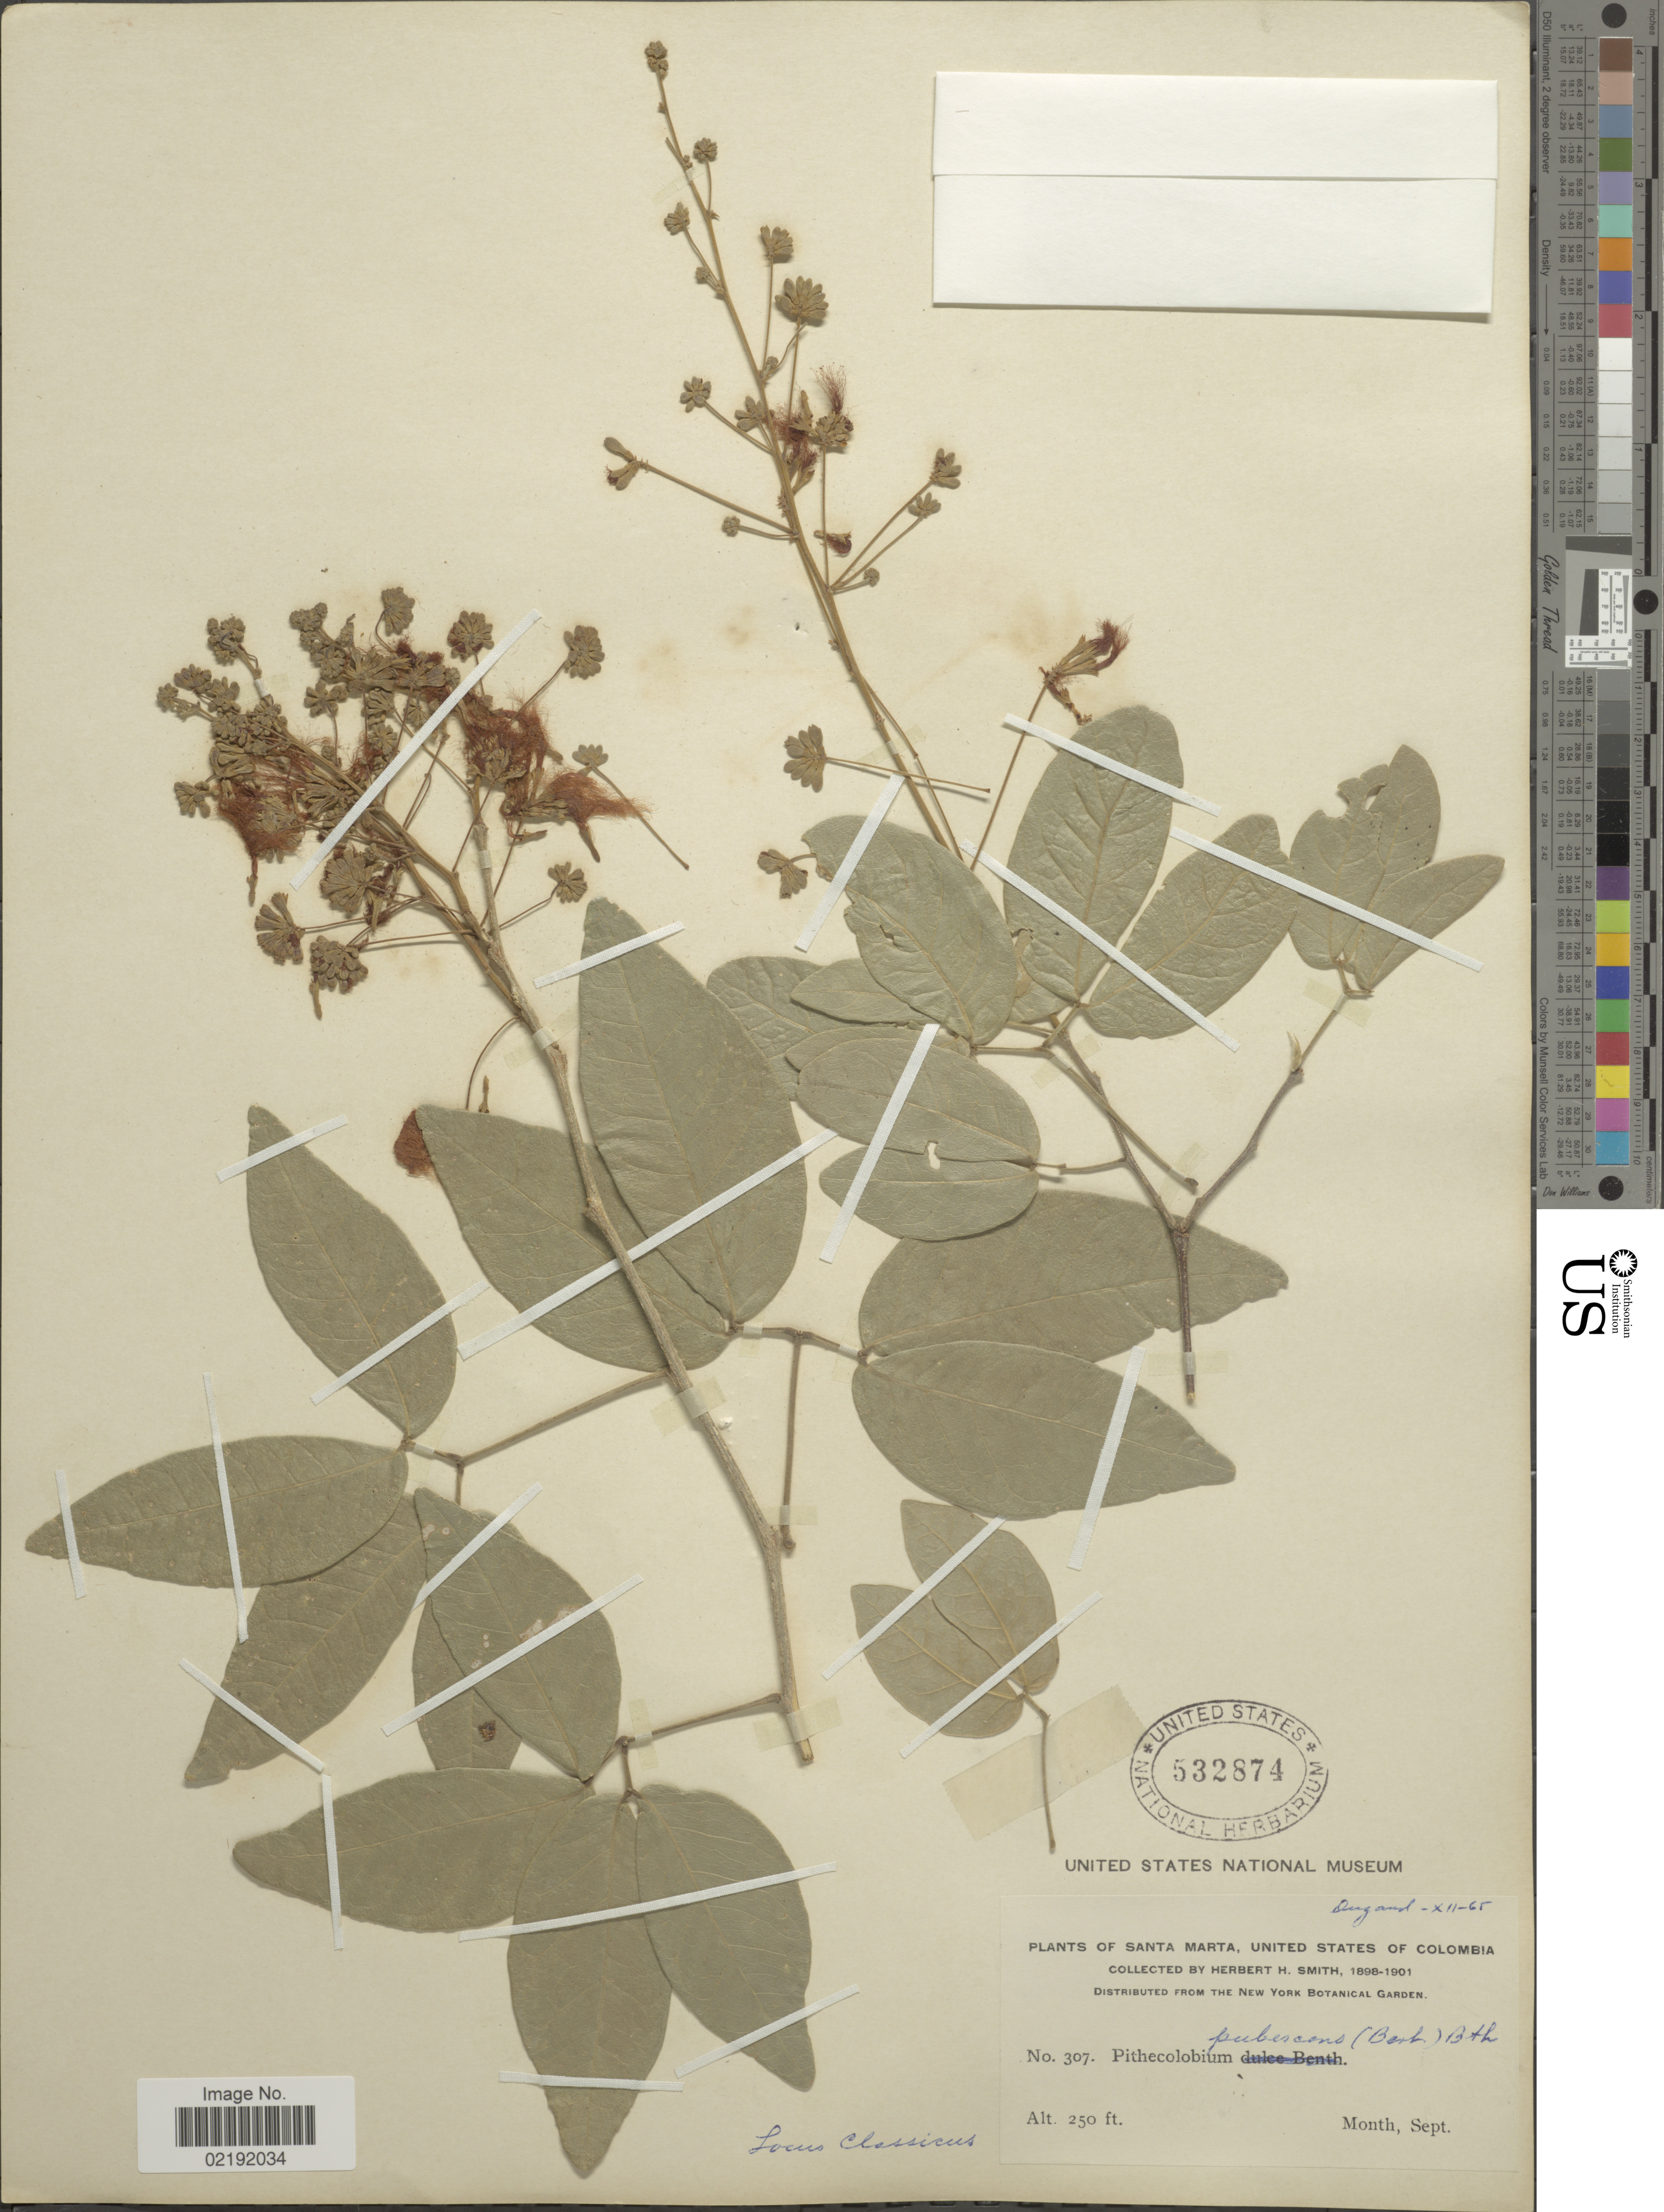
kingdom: Plantae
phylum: Tracheophyta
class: Magnoliopsida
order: Fabales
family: Fabaceae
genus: Pithecellobium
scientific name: Pithecellobium roseum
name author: (Vahl) Barneby & J.W. Grimes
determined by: U.S. National Herbarium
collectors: Herbert H. Smith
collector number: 307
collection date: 1898-09/1901-09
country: Colombia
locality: Santa Marta, United States of Colombia.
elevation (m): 76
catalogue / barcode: US 532874